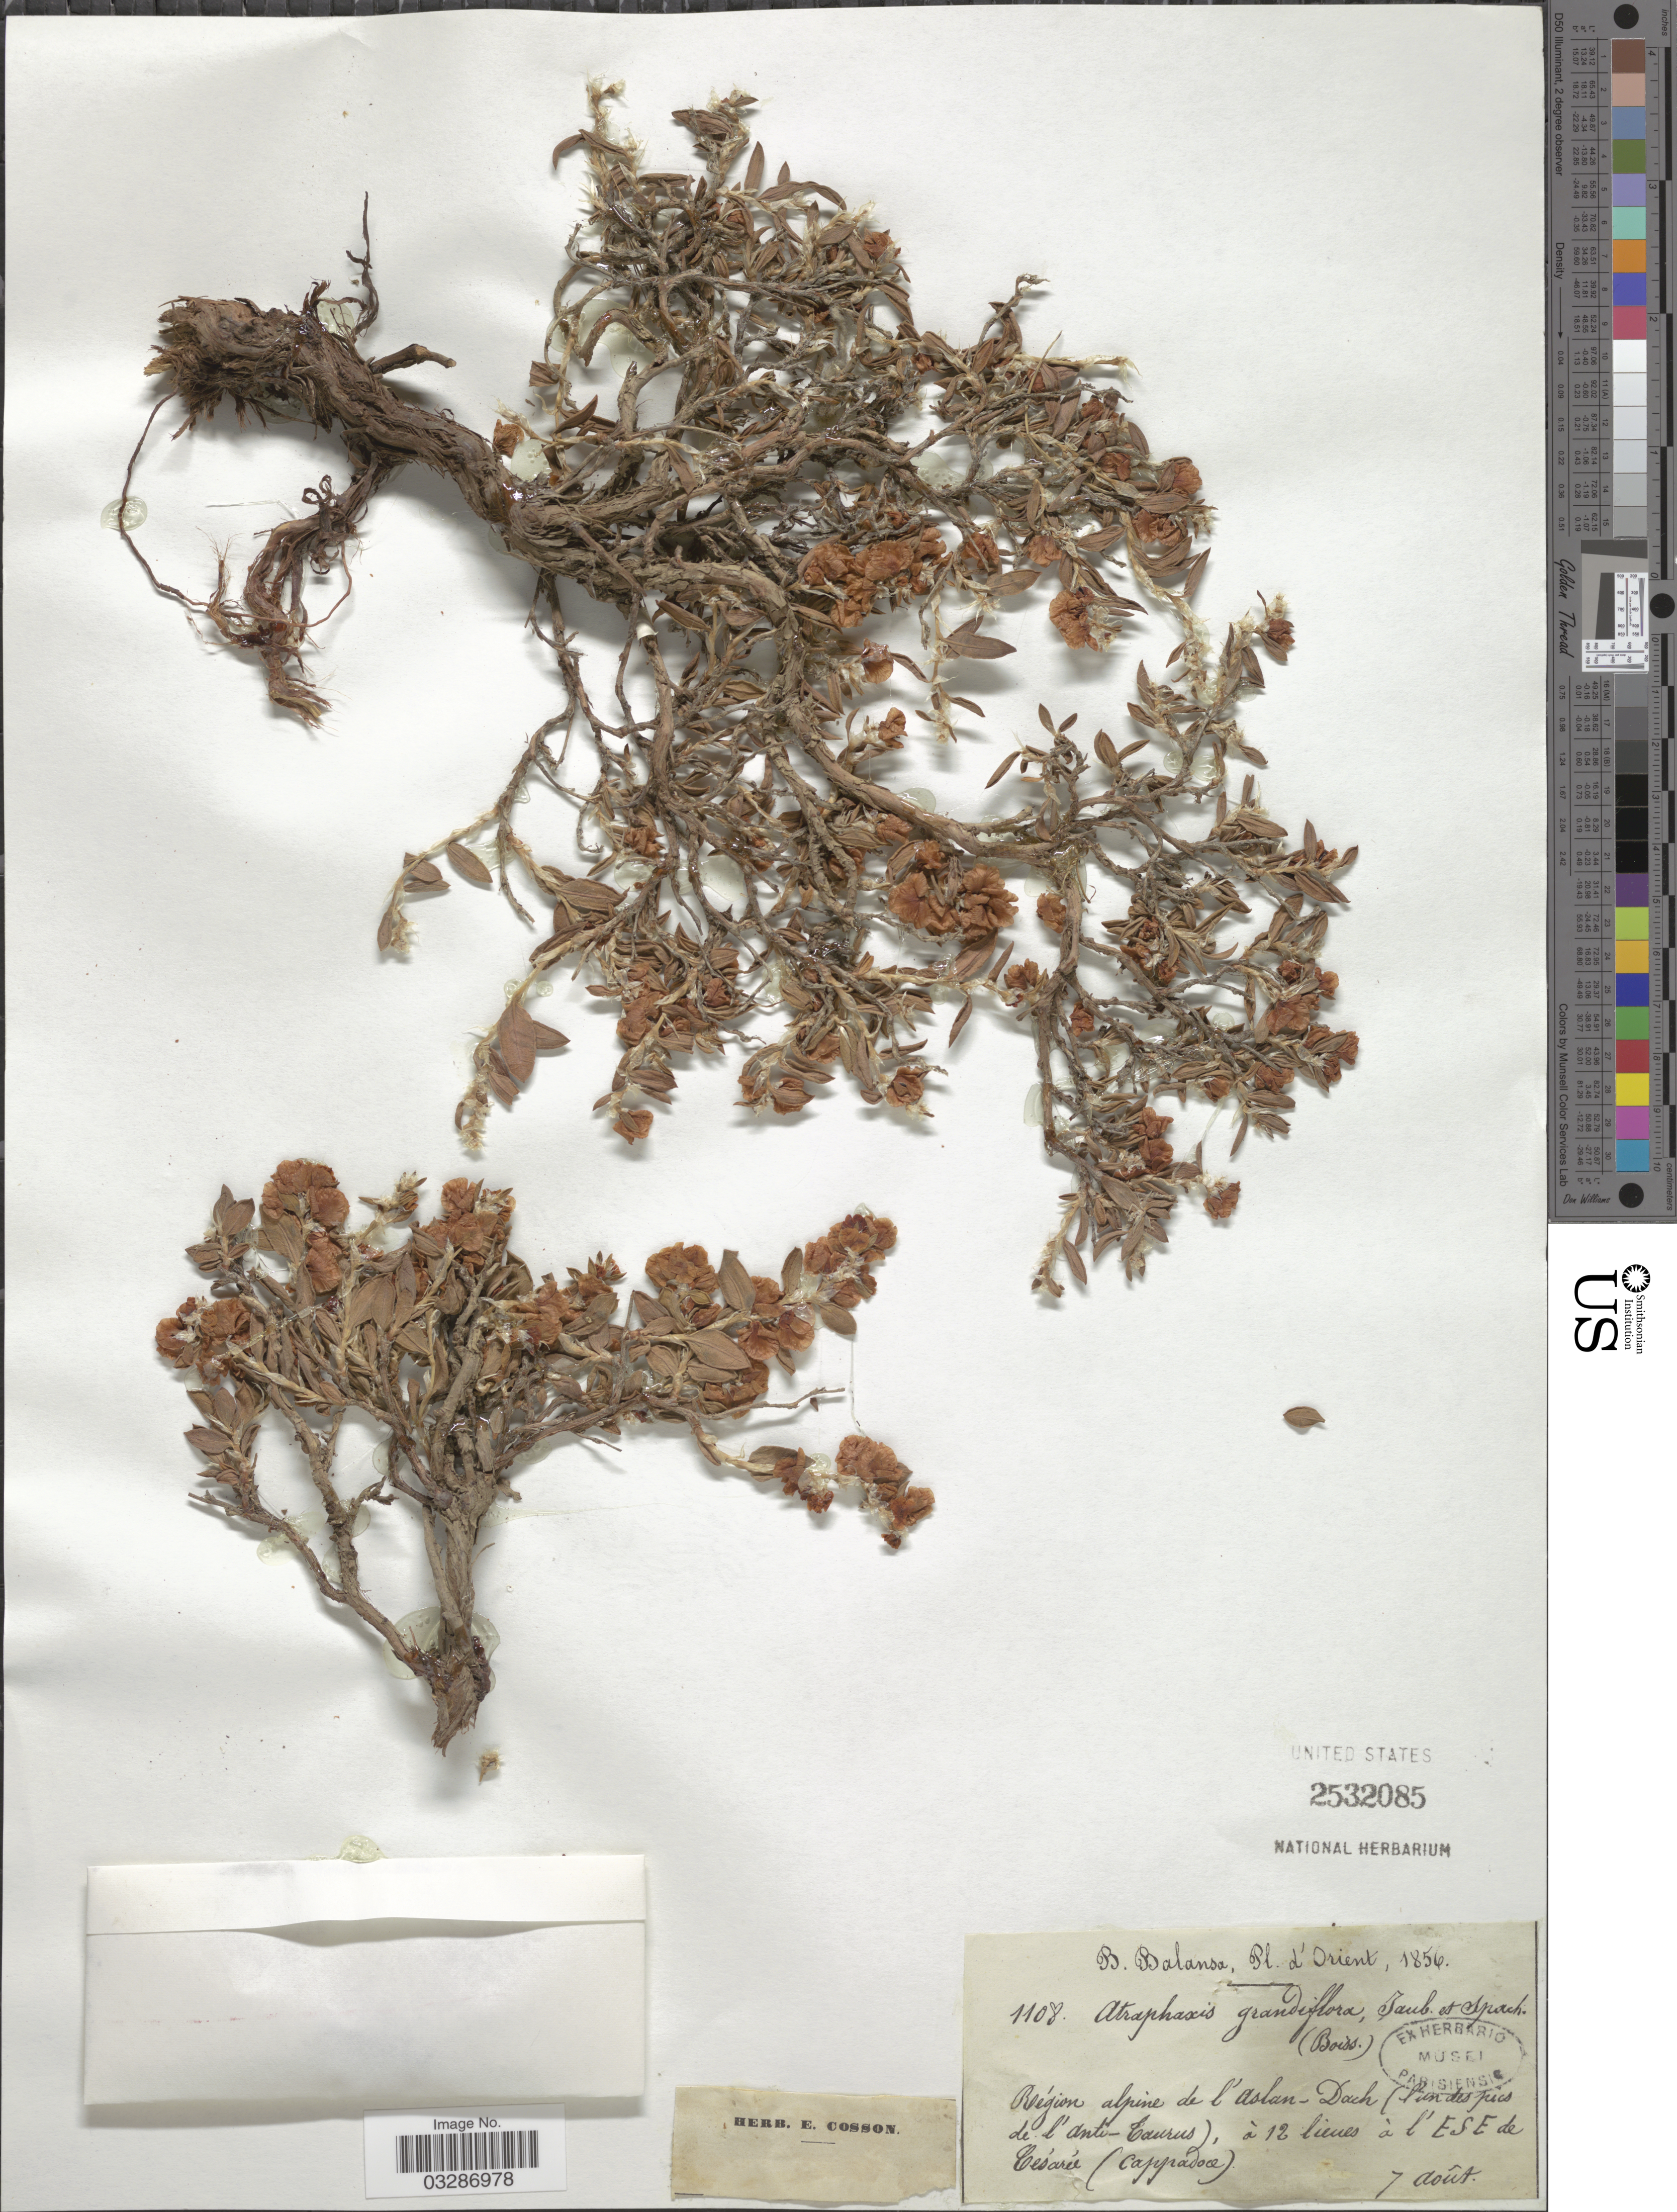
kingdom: Plantae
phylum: Tracheophyta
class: Magnoliopsida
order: Caryophyllales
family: Polygonaceae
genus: Atraphaxis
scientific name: Atraphaxis grandiflora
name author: Willd.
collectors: B. Balansa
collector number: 1108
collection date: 1856-08-07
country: Turkey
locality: D'Orient. Région alpine de l'Aslan-Dach (l'un [interpreted] des pics de l'anti Taurus), à 12 lienes à l'ESE de Césarée (Cappadoce).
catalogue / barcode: US 2532085